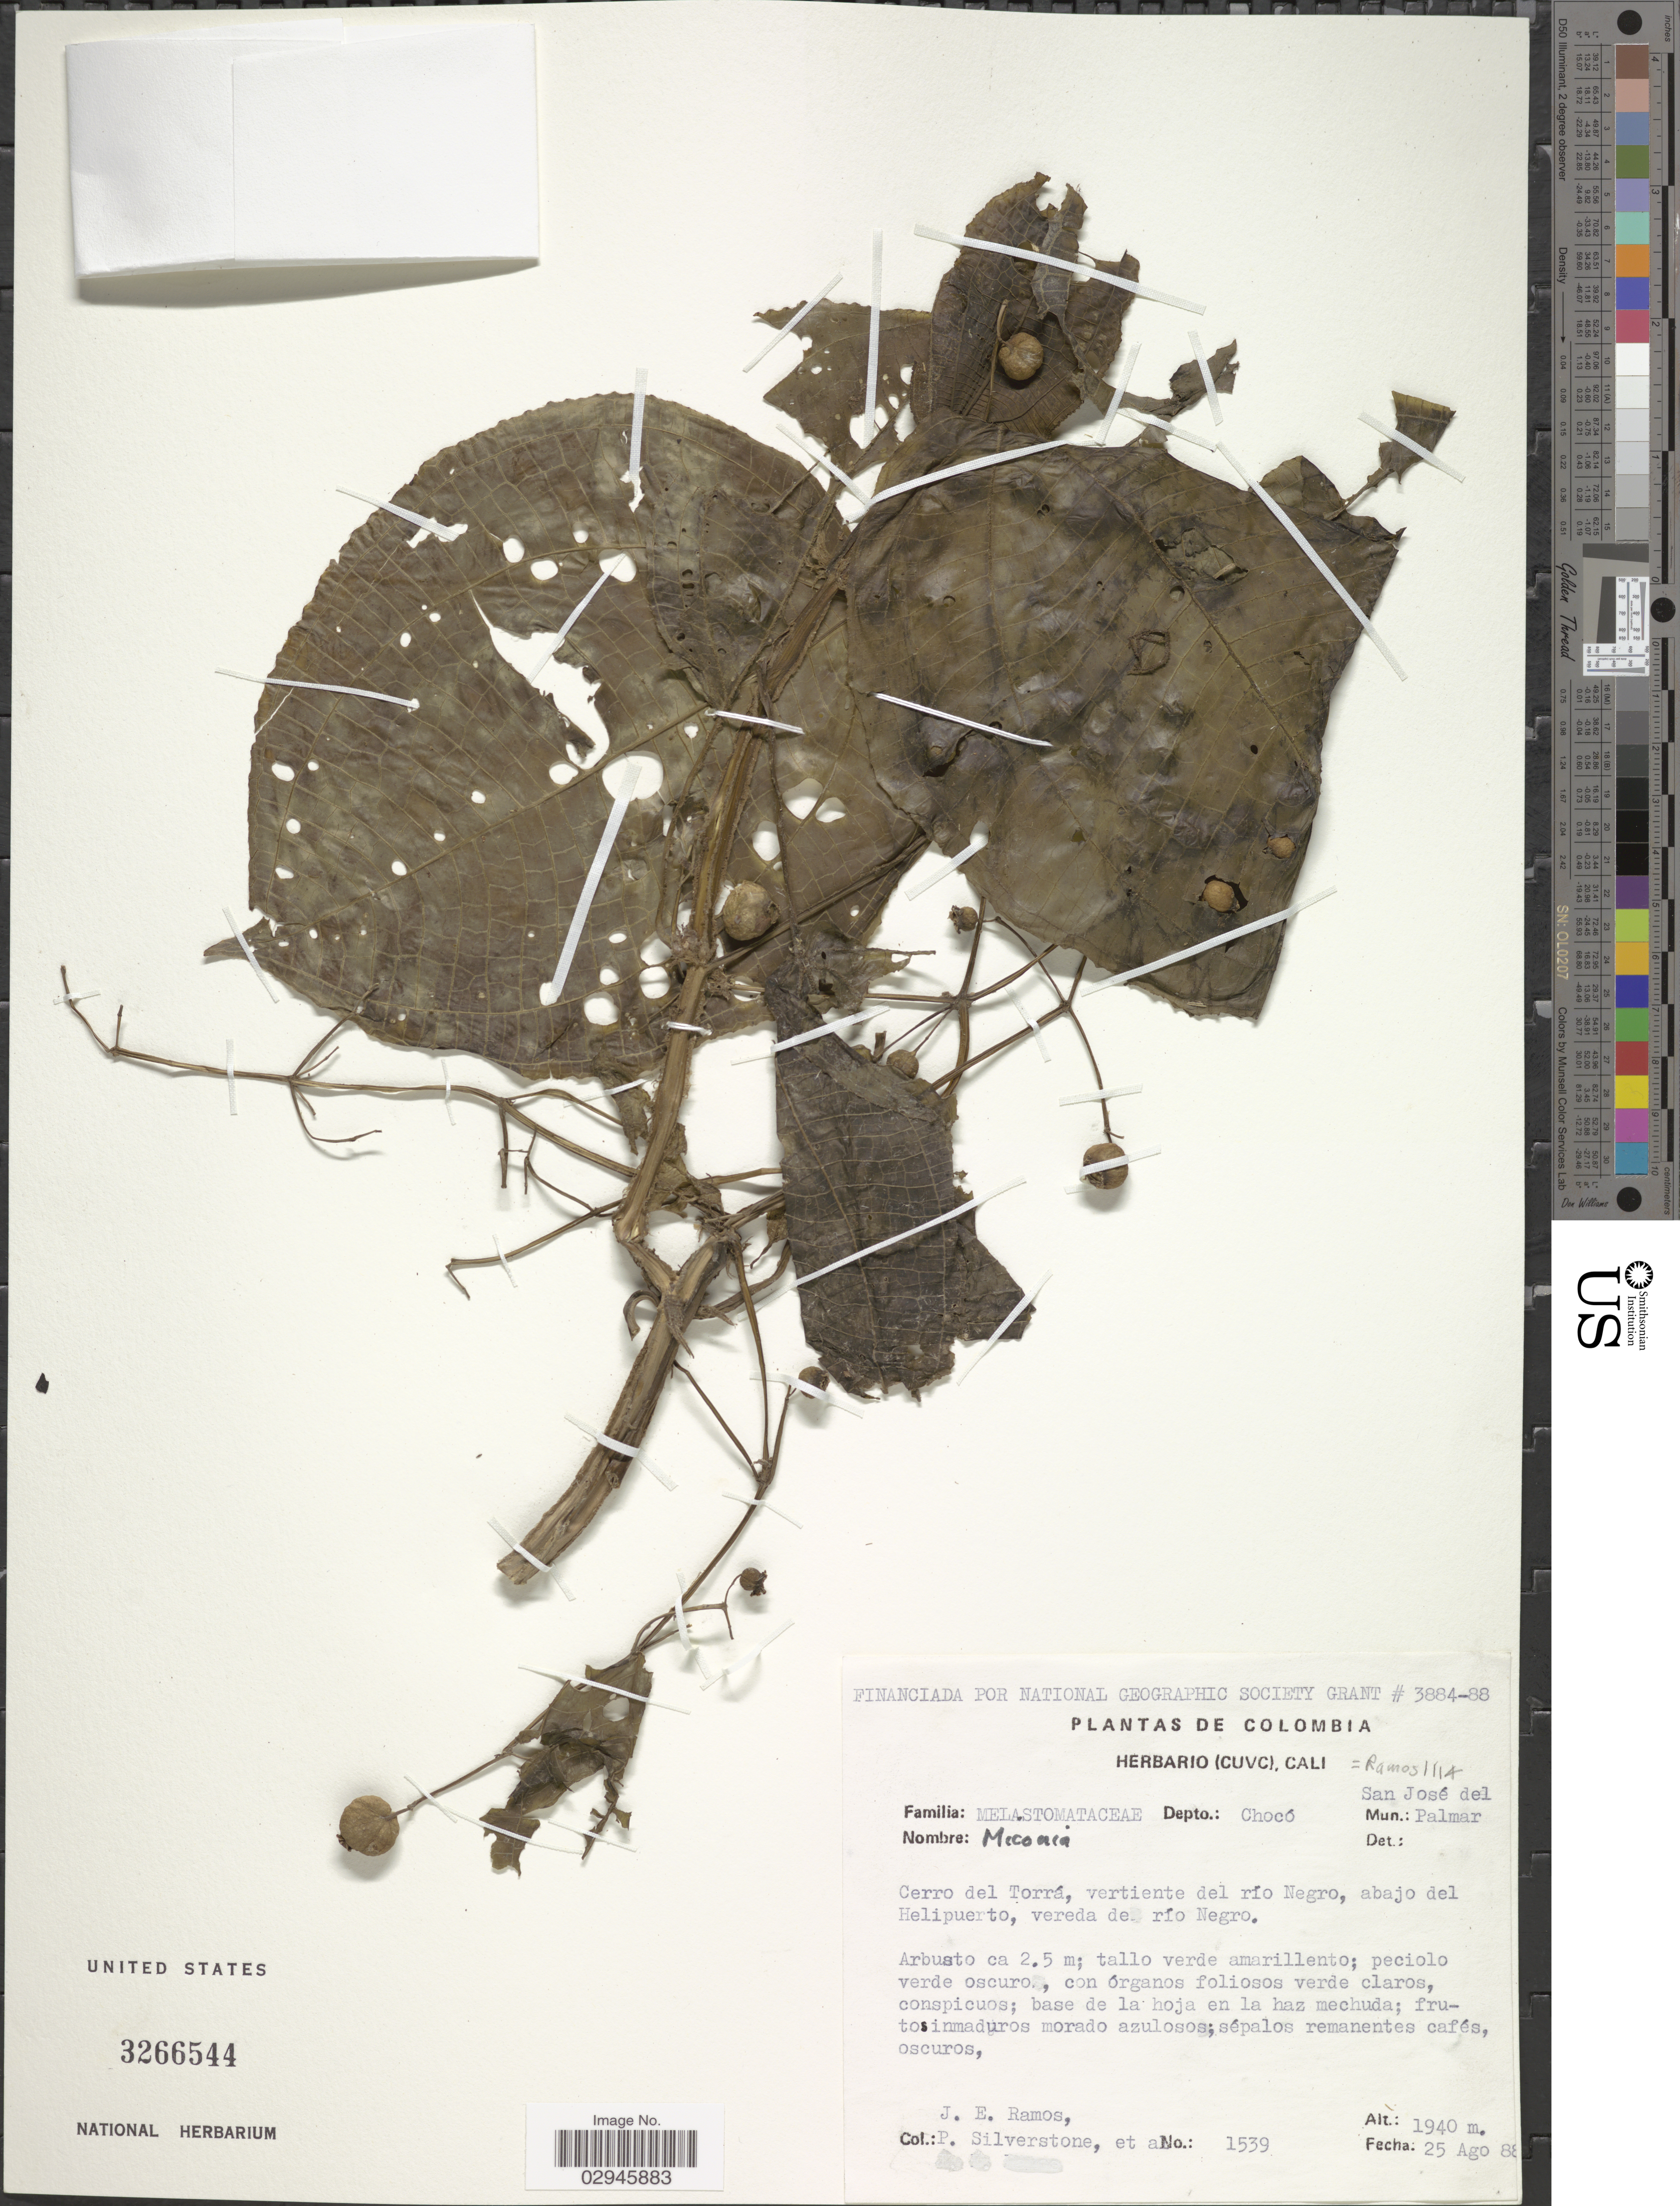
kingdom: Plantae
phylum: Tracheophyta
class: Magnoliopsida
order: Myrtales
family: Melastomataceae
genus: Miconia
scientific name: Miconia sp.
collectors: J. E. Ramos, P. Silverstone & et al.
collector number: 1539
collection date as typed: Transcribed d/m/y: 25/8/88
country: Colombia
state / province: Chocó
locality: Depto.: Chocó, Mun. San José del Palmar. Cerro del Torrá, vertiente del río Negro, abajo del Helipuerto, vereda de río Negro.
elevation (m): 1940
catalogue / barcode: US 3266544